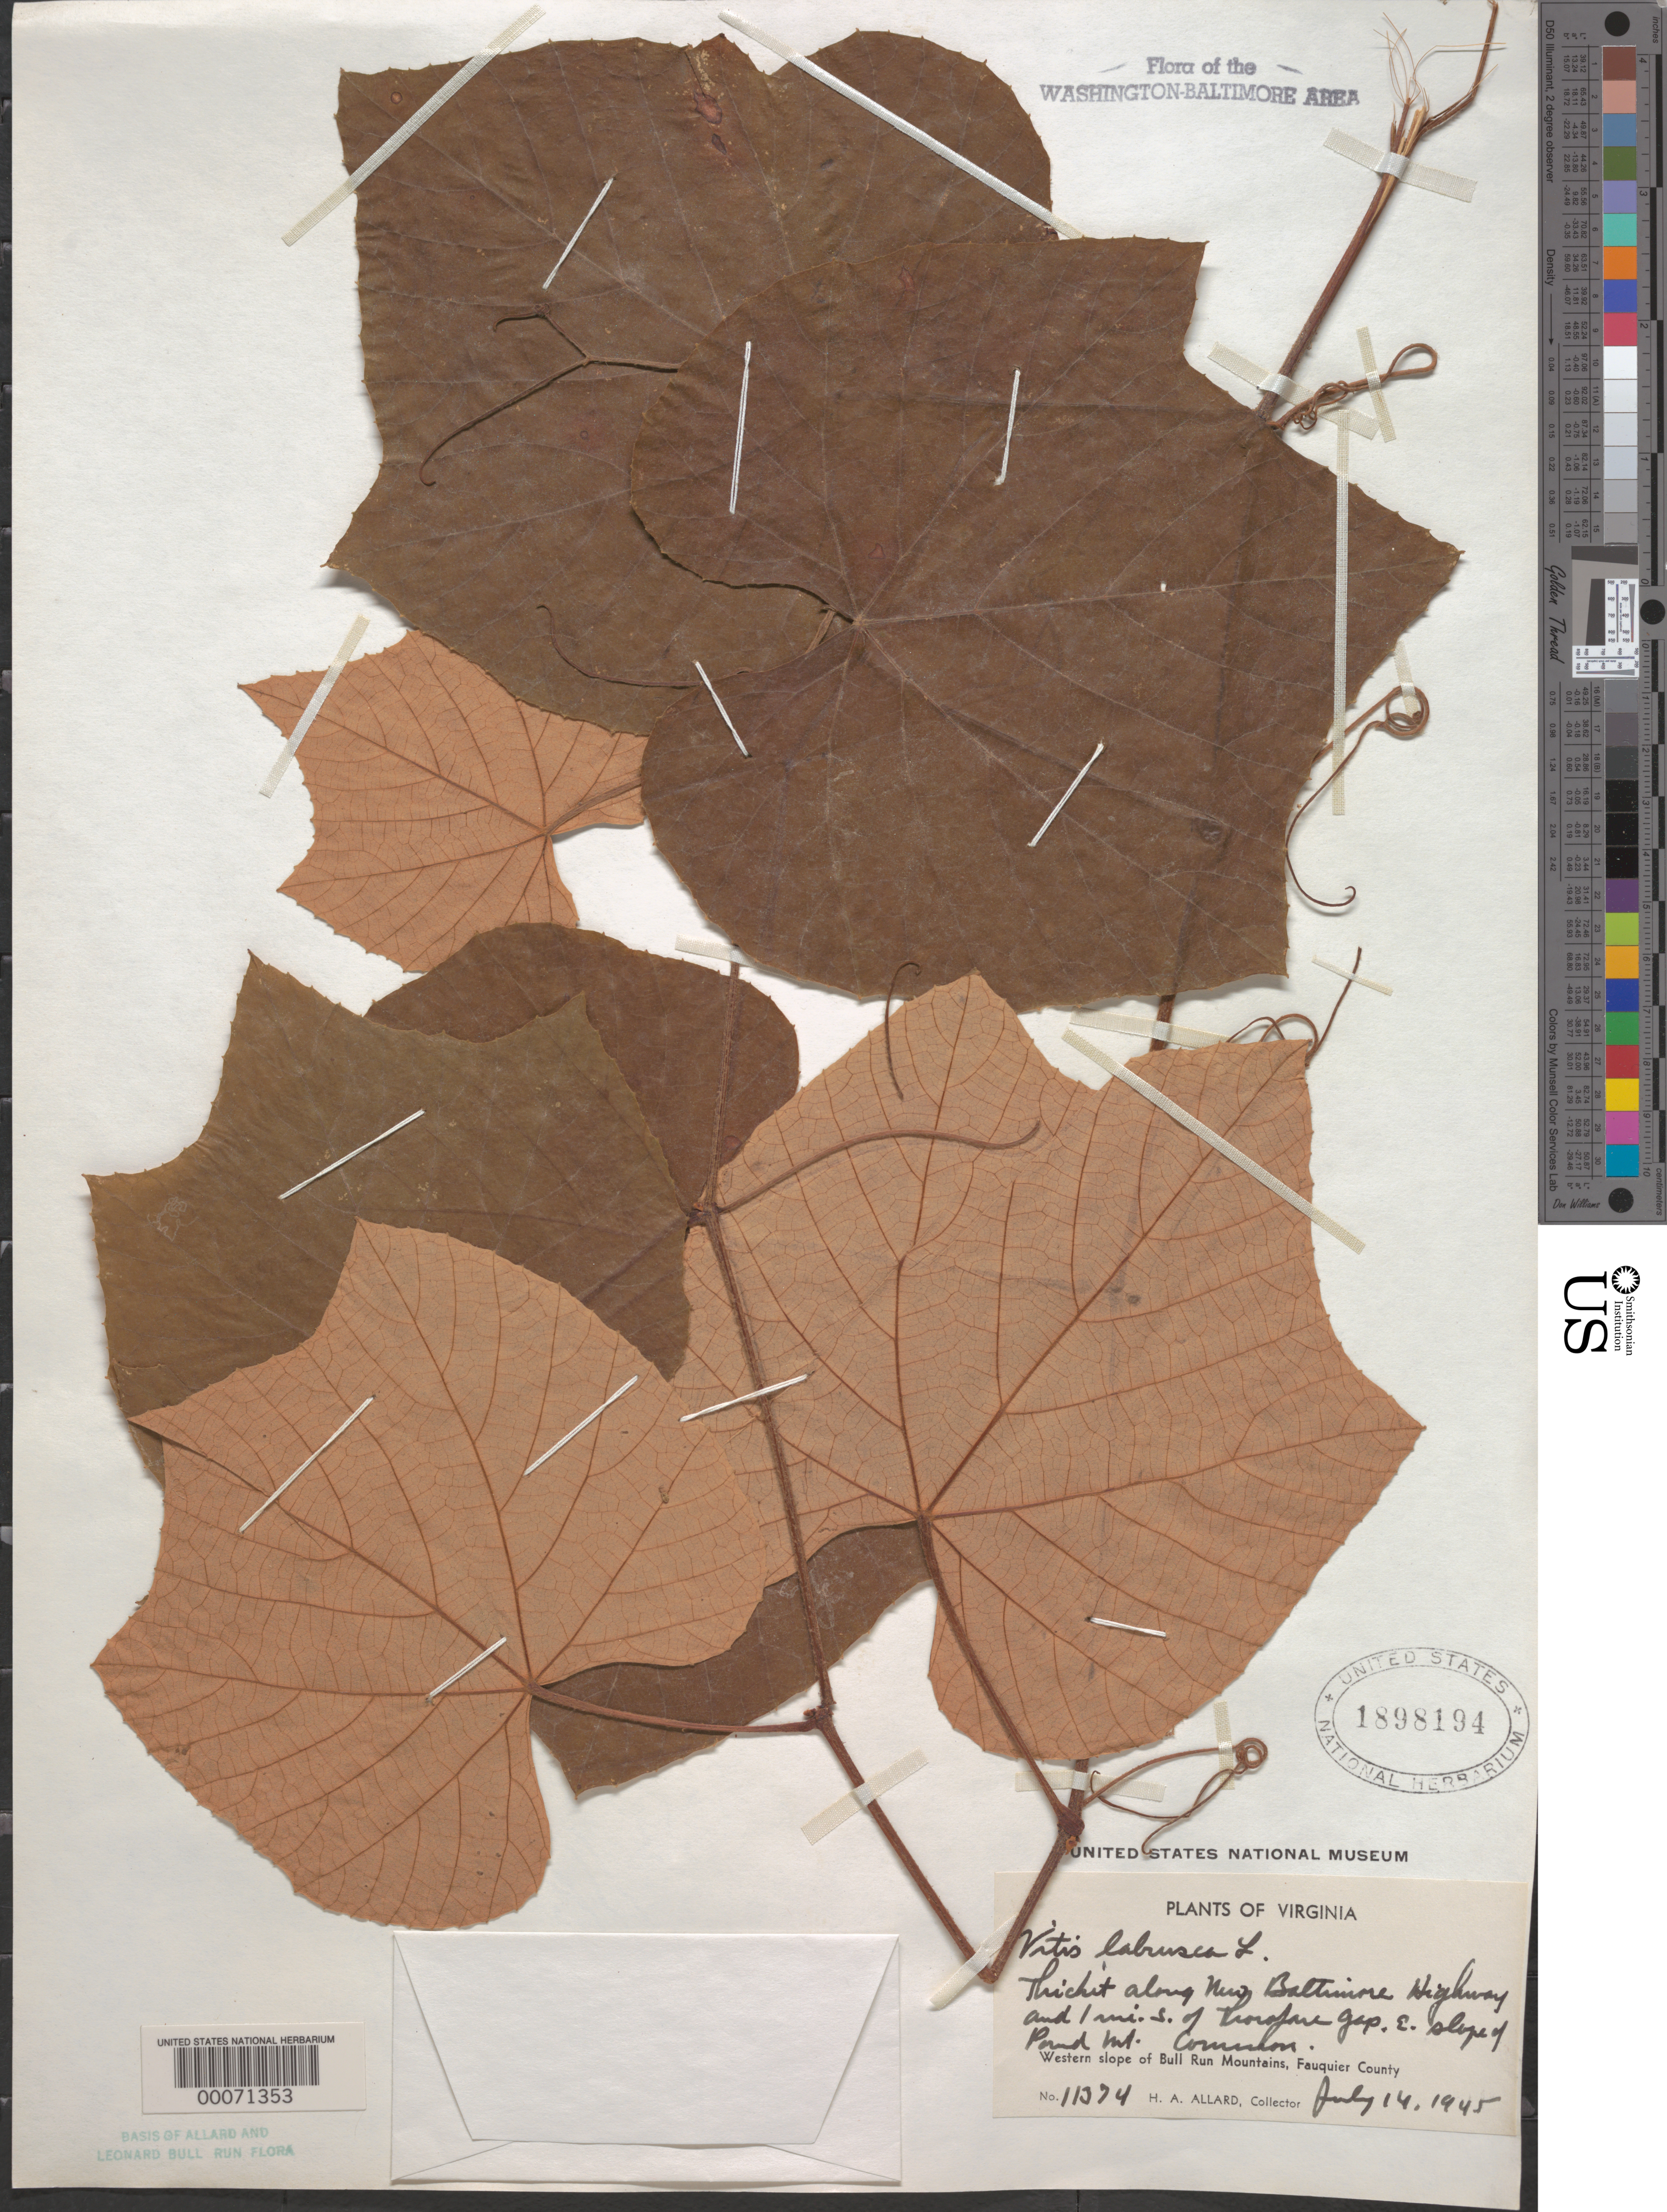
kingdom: Plantae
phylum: Tracheophyta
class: Magnoliopsida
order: Vitales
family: Vitaceae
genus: Vitis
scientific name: Vitis labrusca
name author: L.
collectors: H. A. Allard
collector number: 11374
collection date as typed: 14 Jul 1945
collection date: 1945-07-14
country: United States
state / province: Virginia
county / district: Fauquier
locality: New Baltimore Highway, south of Thorofare Gap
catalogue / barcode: US 1898194